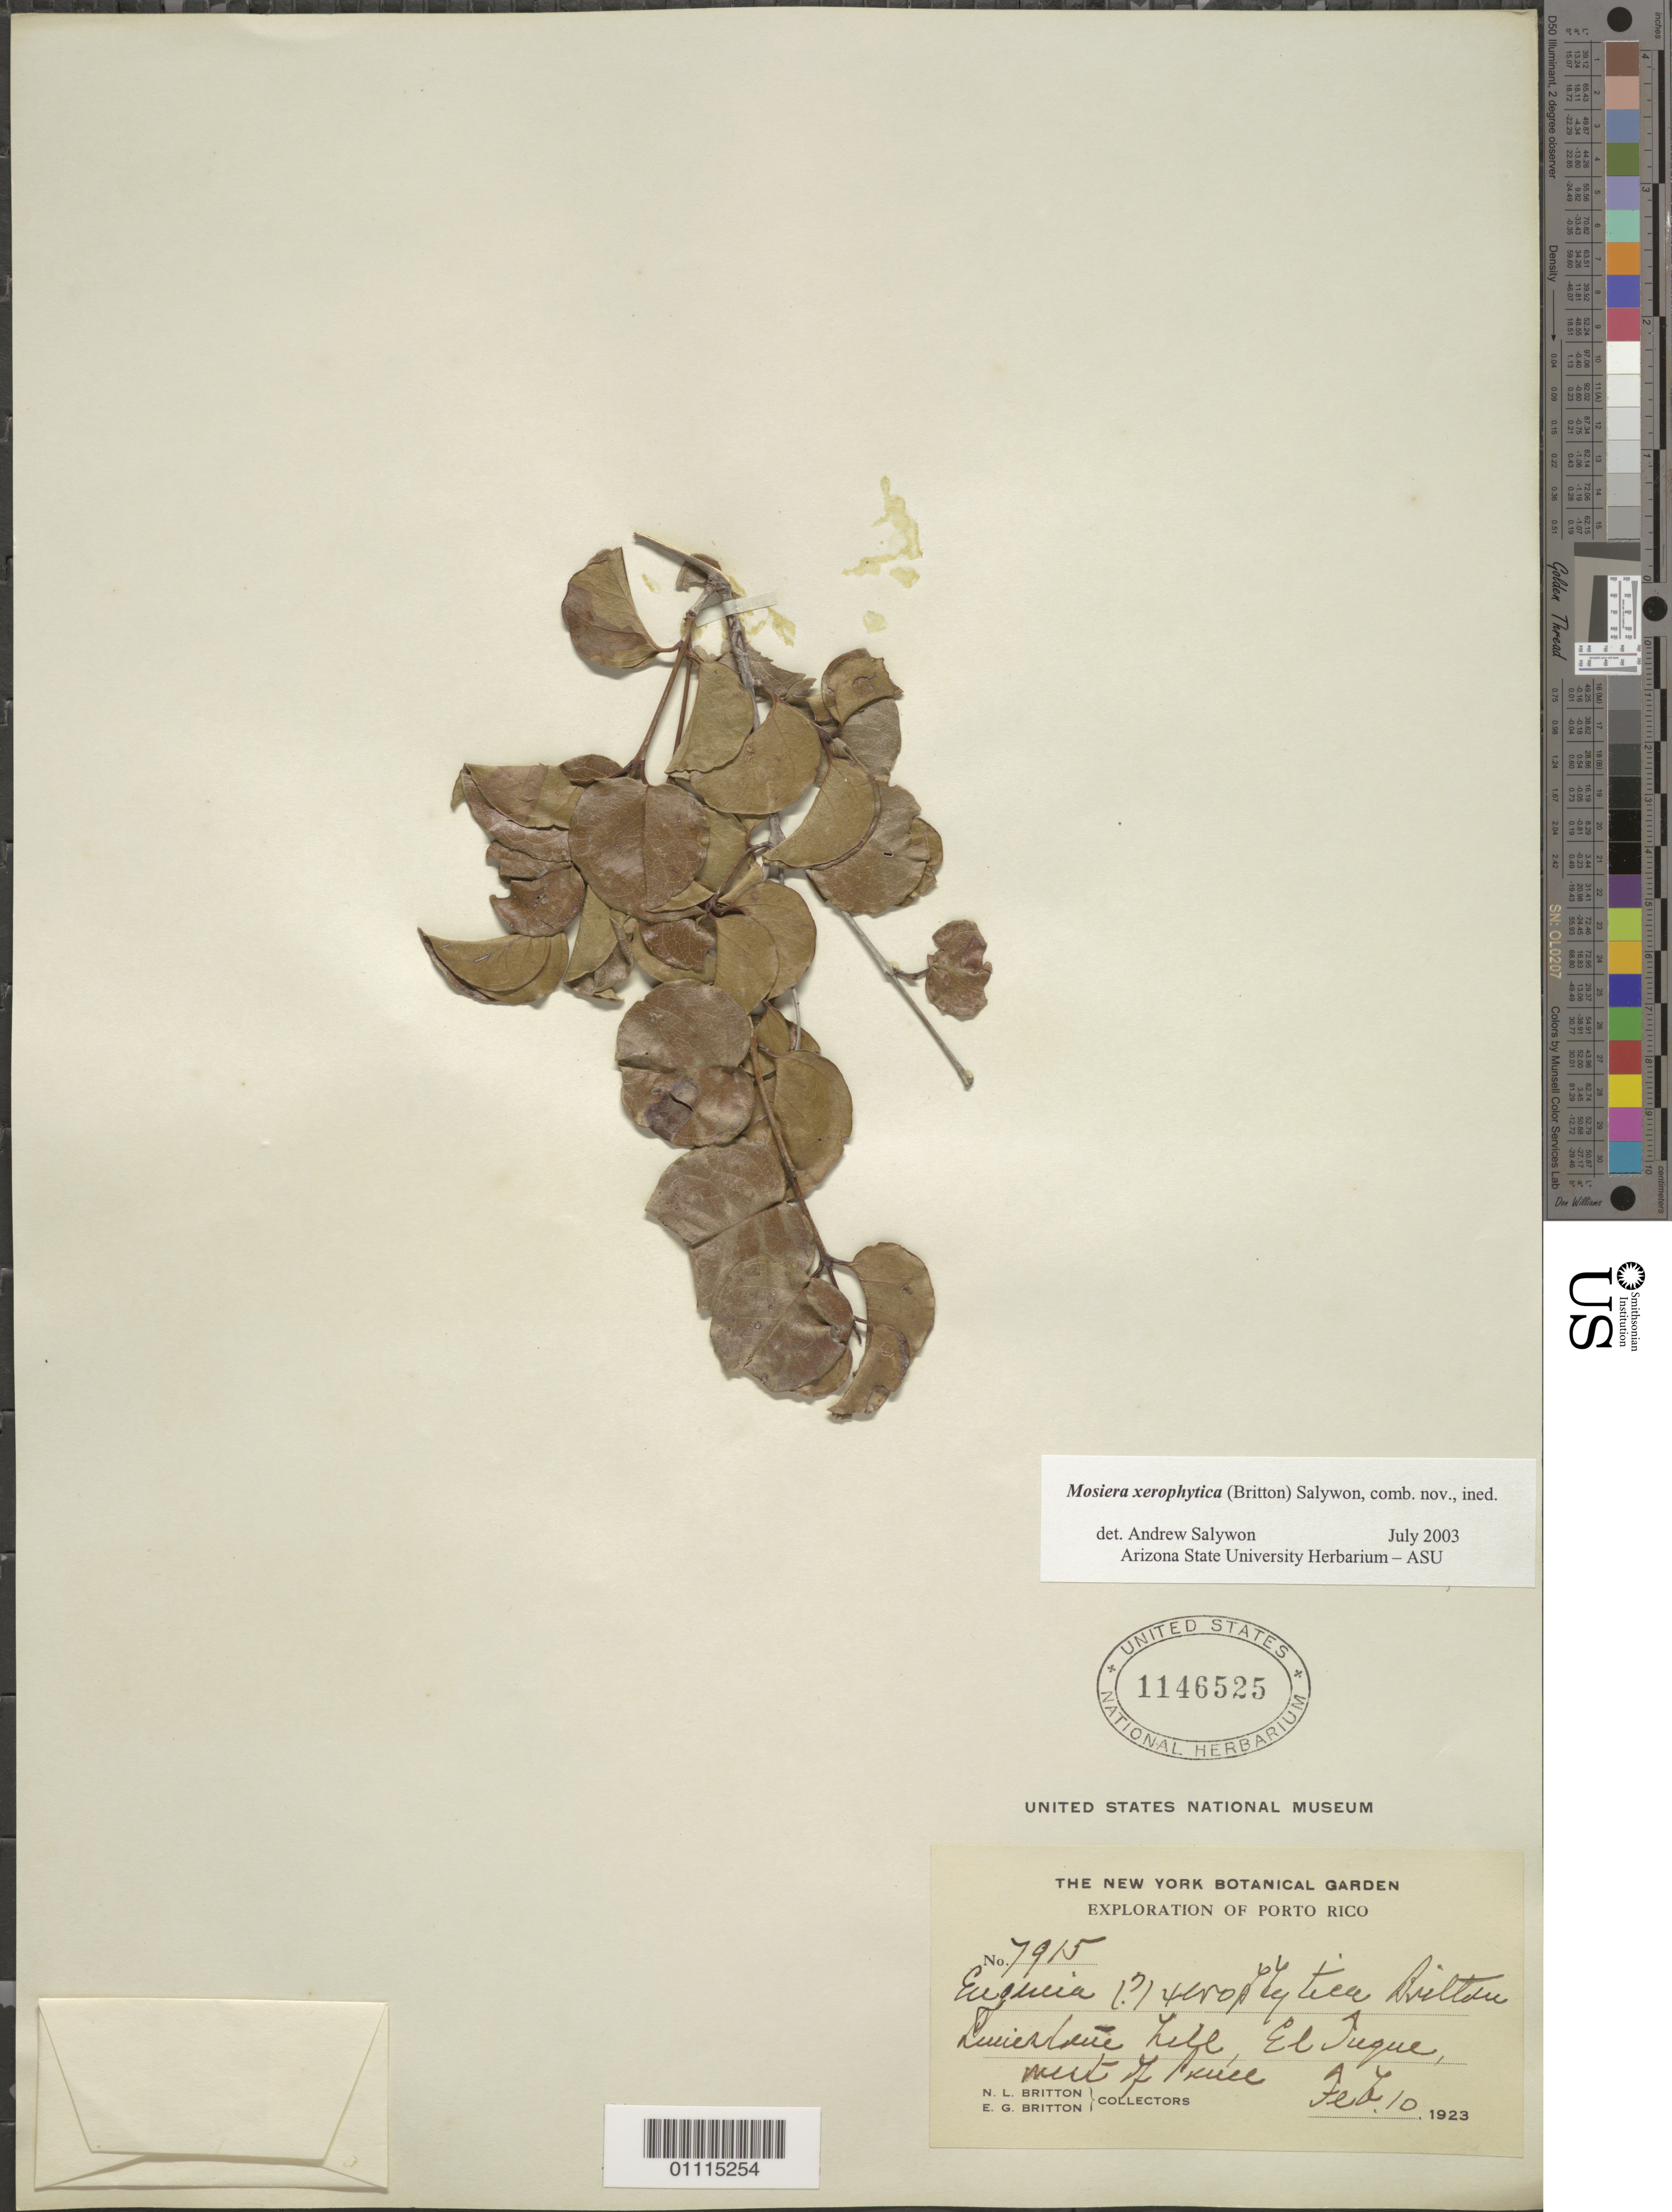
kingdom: Plantae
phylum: Tracheophyta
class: Magnoliopsida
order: Myrtales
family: Myrtaceae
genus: Mosiera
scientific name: Mosiera xerophytica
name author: (Britton) Salywon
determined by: Salywon, A. M., (ASU)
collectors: N. Britton & E. G. Britton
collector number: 7915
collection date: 1923-02-10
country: Puerto Rico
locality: El Yunque, west of Ponce.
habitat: Limestone hill.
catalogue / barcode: US 1146525